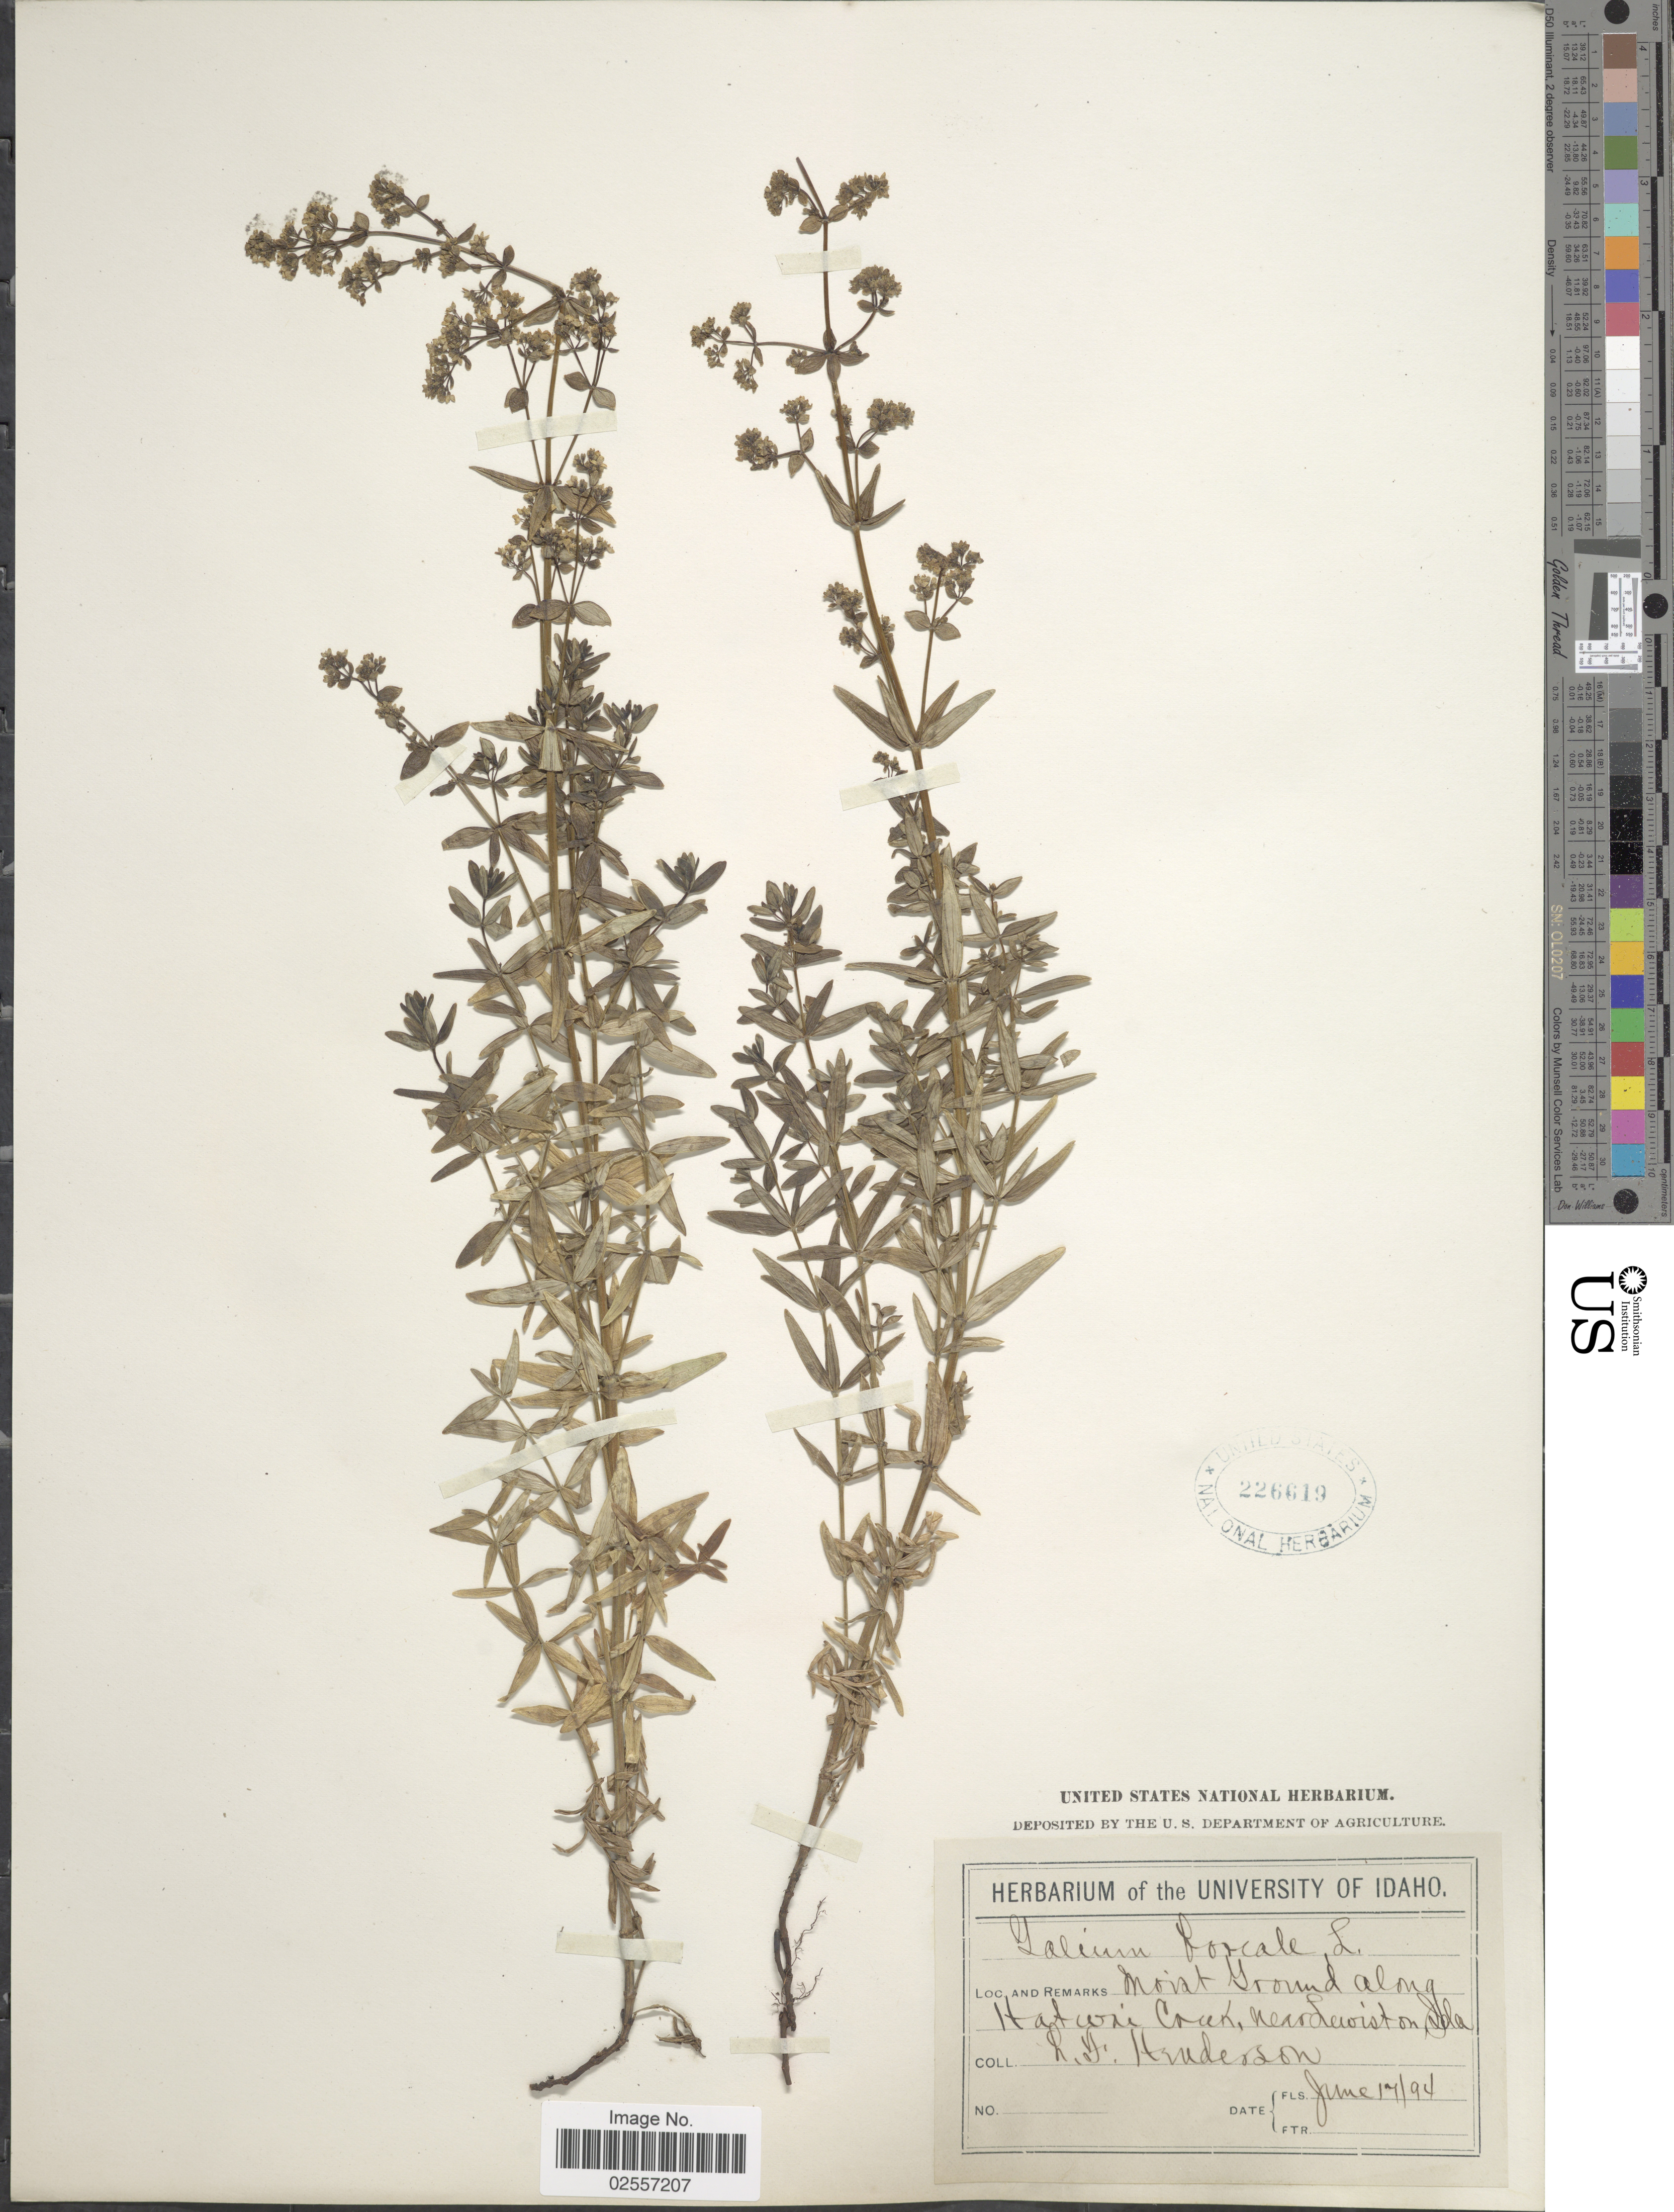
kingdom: Plantae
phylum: Tracheophyta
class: Magnoliopsida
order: Gentianales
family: Rubiaceae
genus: Galium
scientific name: Galium boreale L.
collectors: L. F. Henderson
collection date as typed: Transcribed d/m/y: 17/6/94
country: United States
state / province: Idaho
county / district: Nez Perce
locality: Along Hatwai Creek, Near Lewiston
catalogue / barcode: US 226619